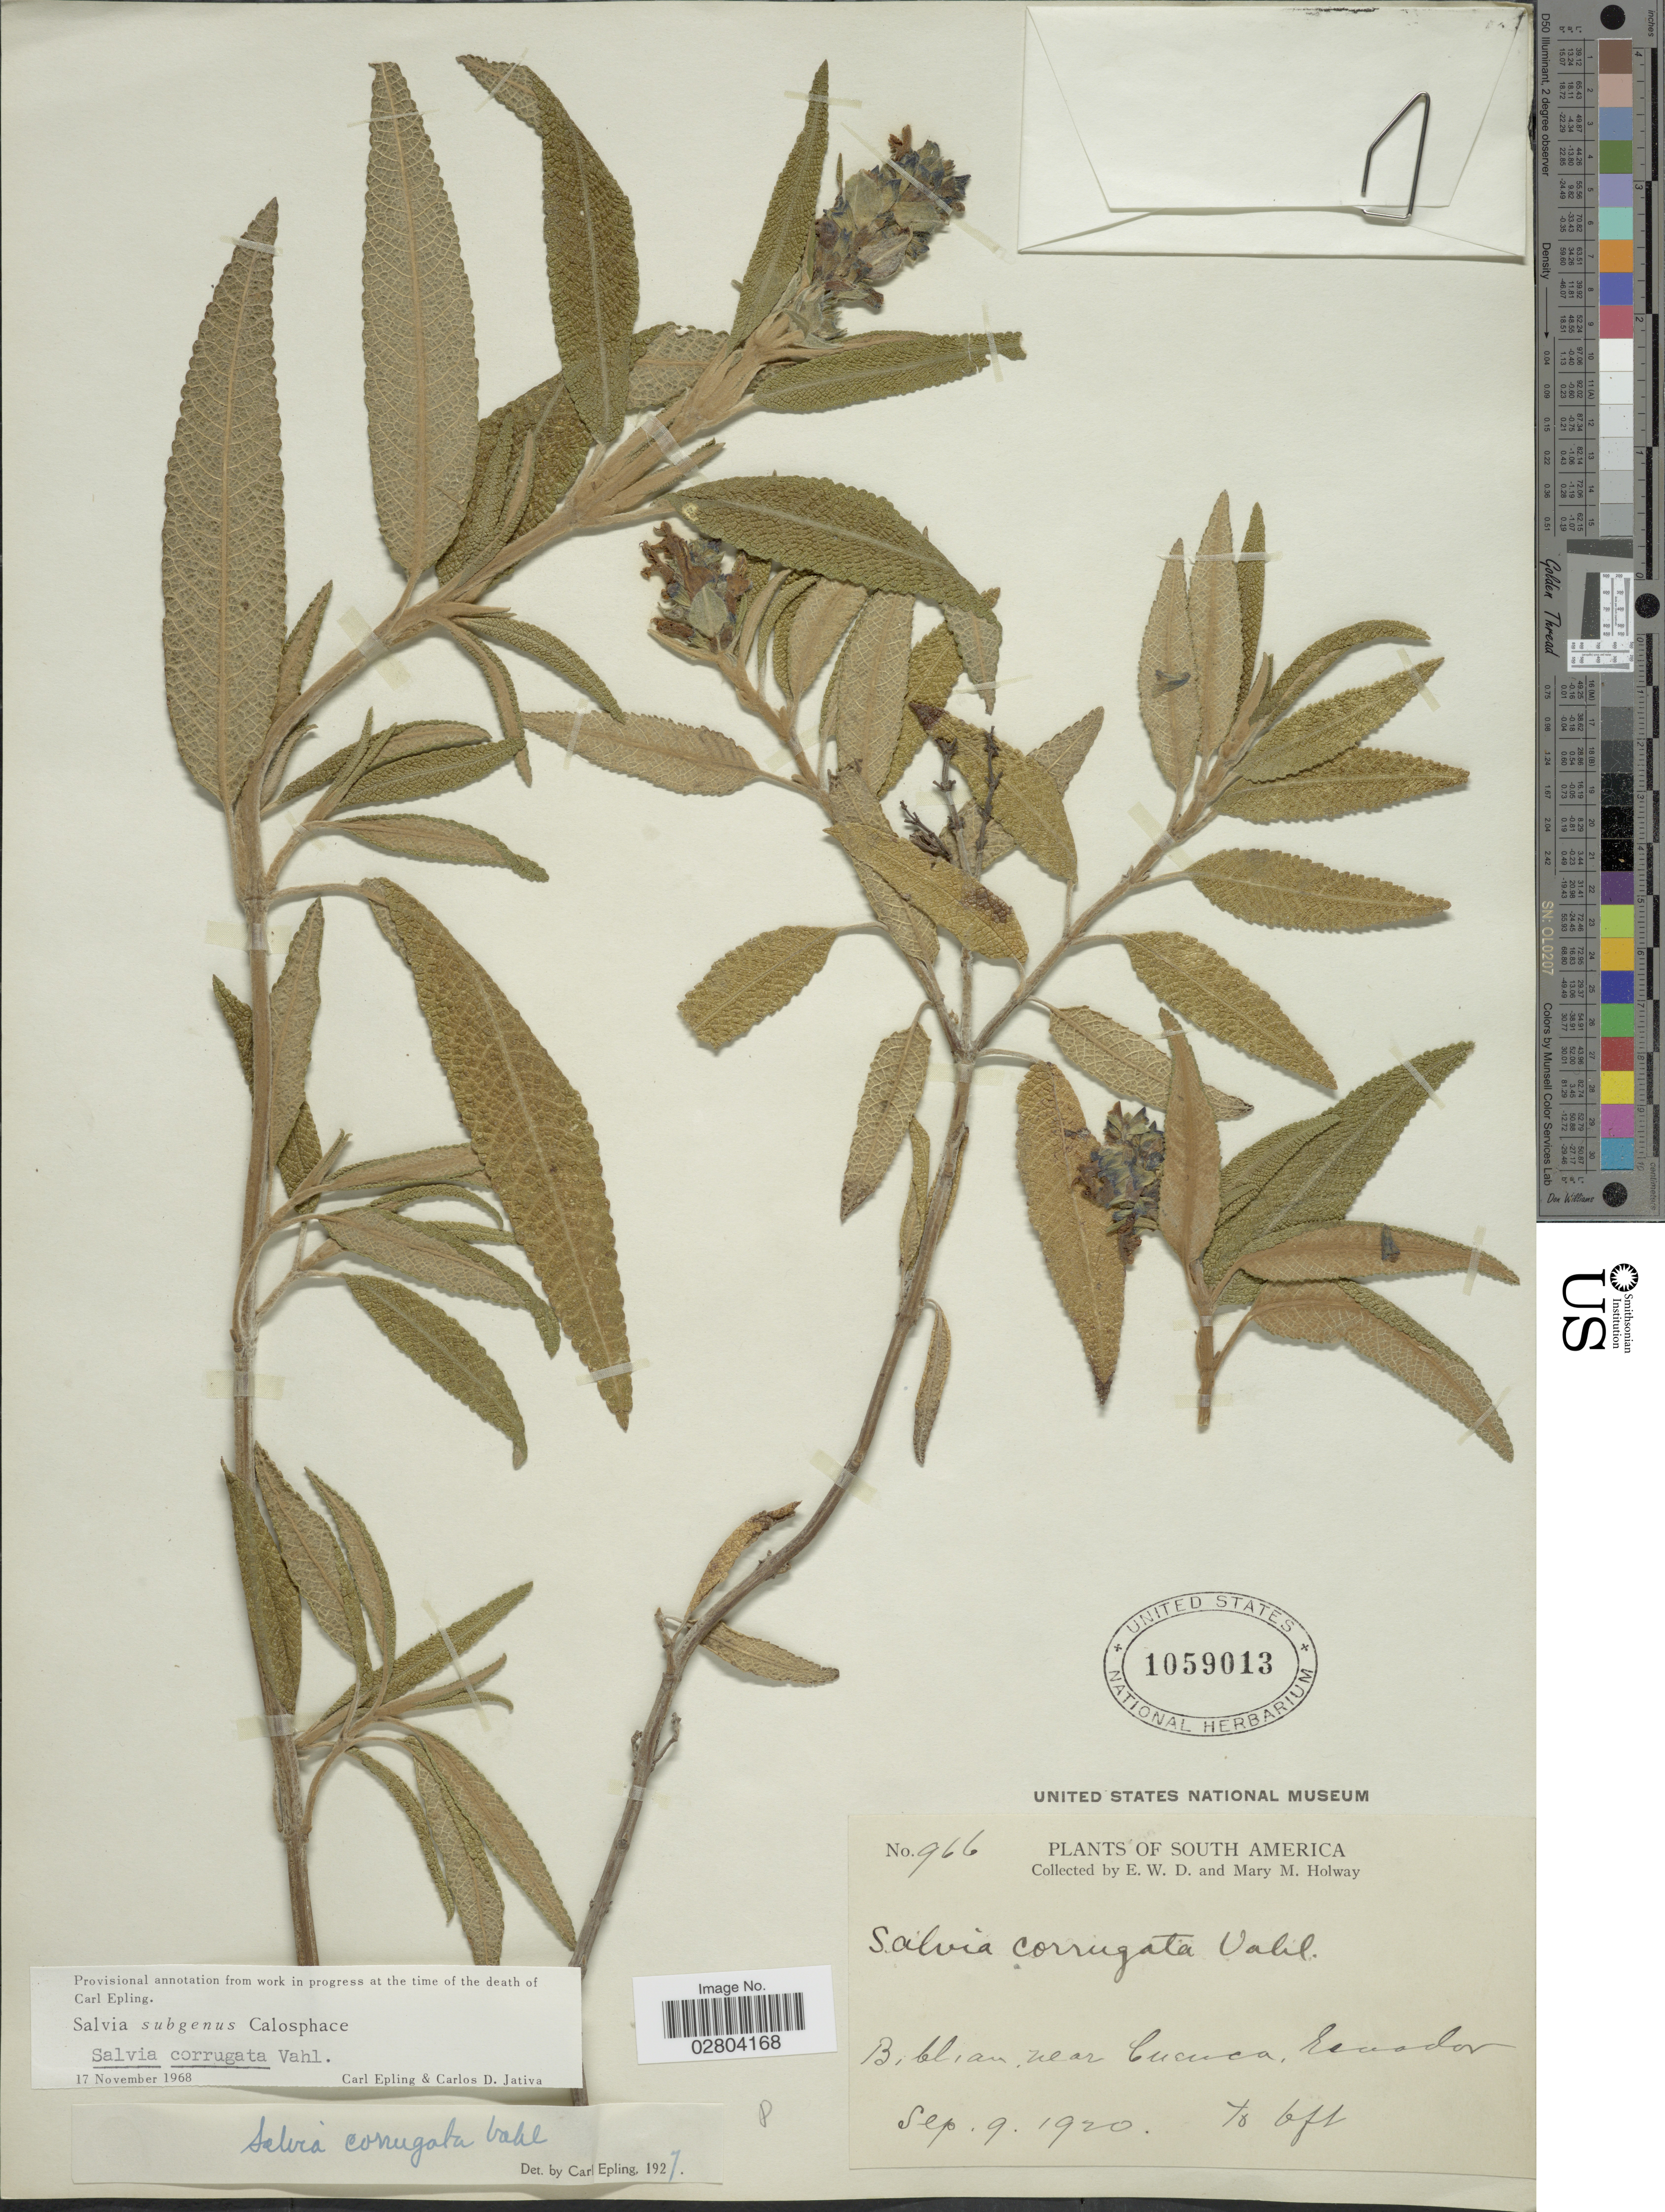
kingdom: Plantae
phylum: Tracheophyta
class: Magnoliopsida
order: Lamiales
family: Lamiaceae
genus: Salvia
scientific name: Salvia corrugata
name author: Vahl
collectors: E. W. D. Holway & M. M. Holway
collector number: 966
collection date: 1920-09-09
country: Ecuador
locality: South America. Biblian near Cuenca.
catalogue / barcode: US 1059013